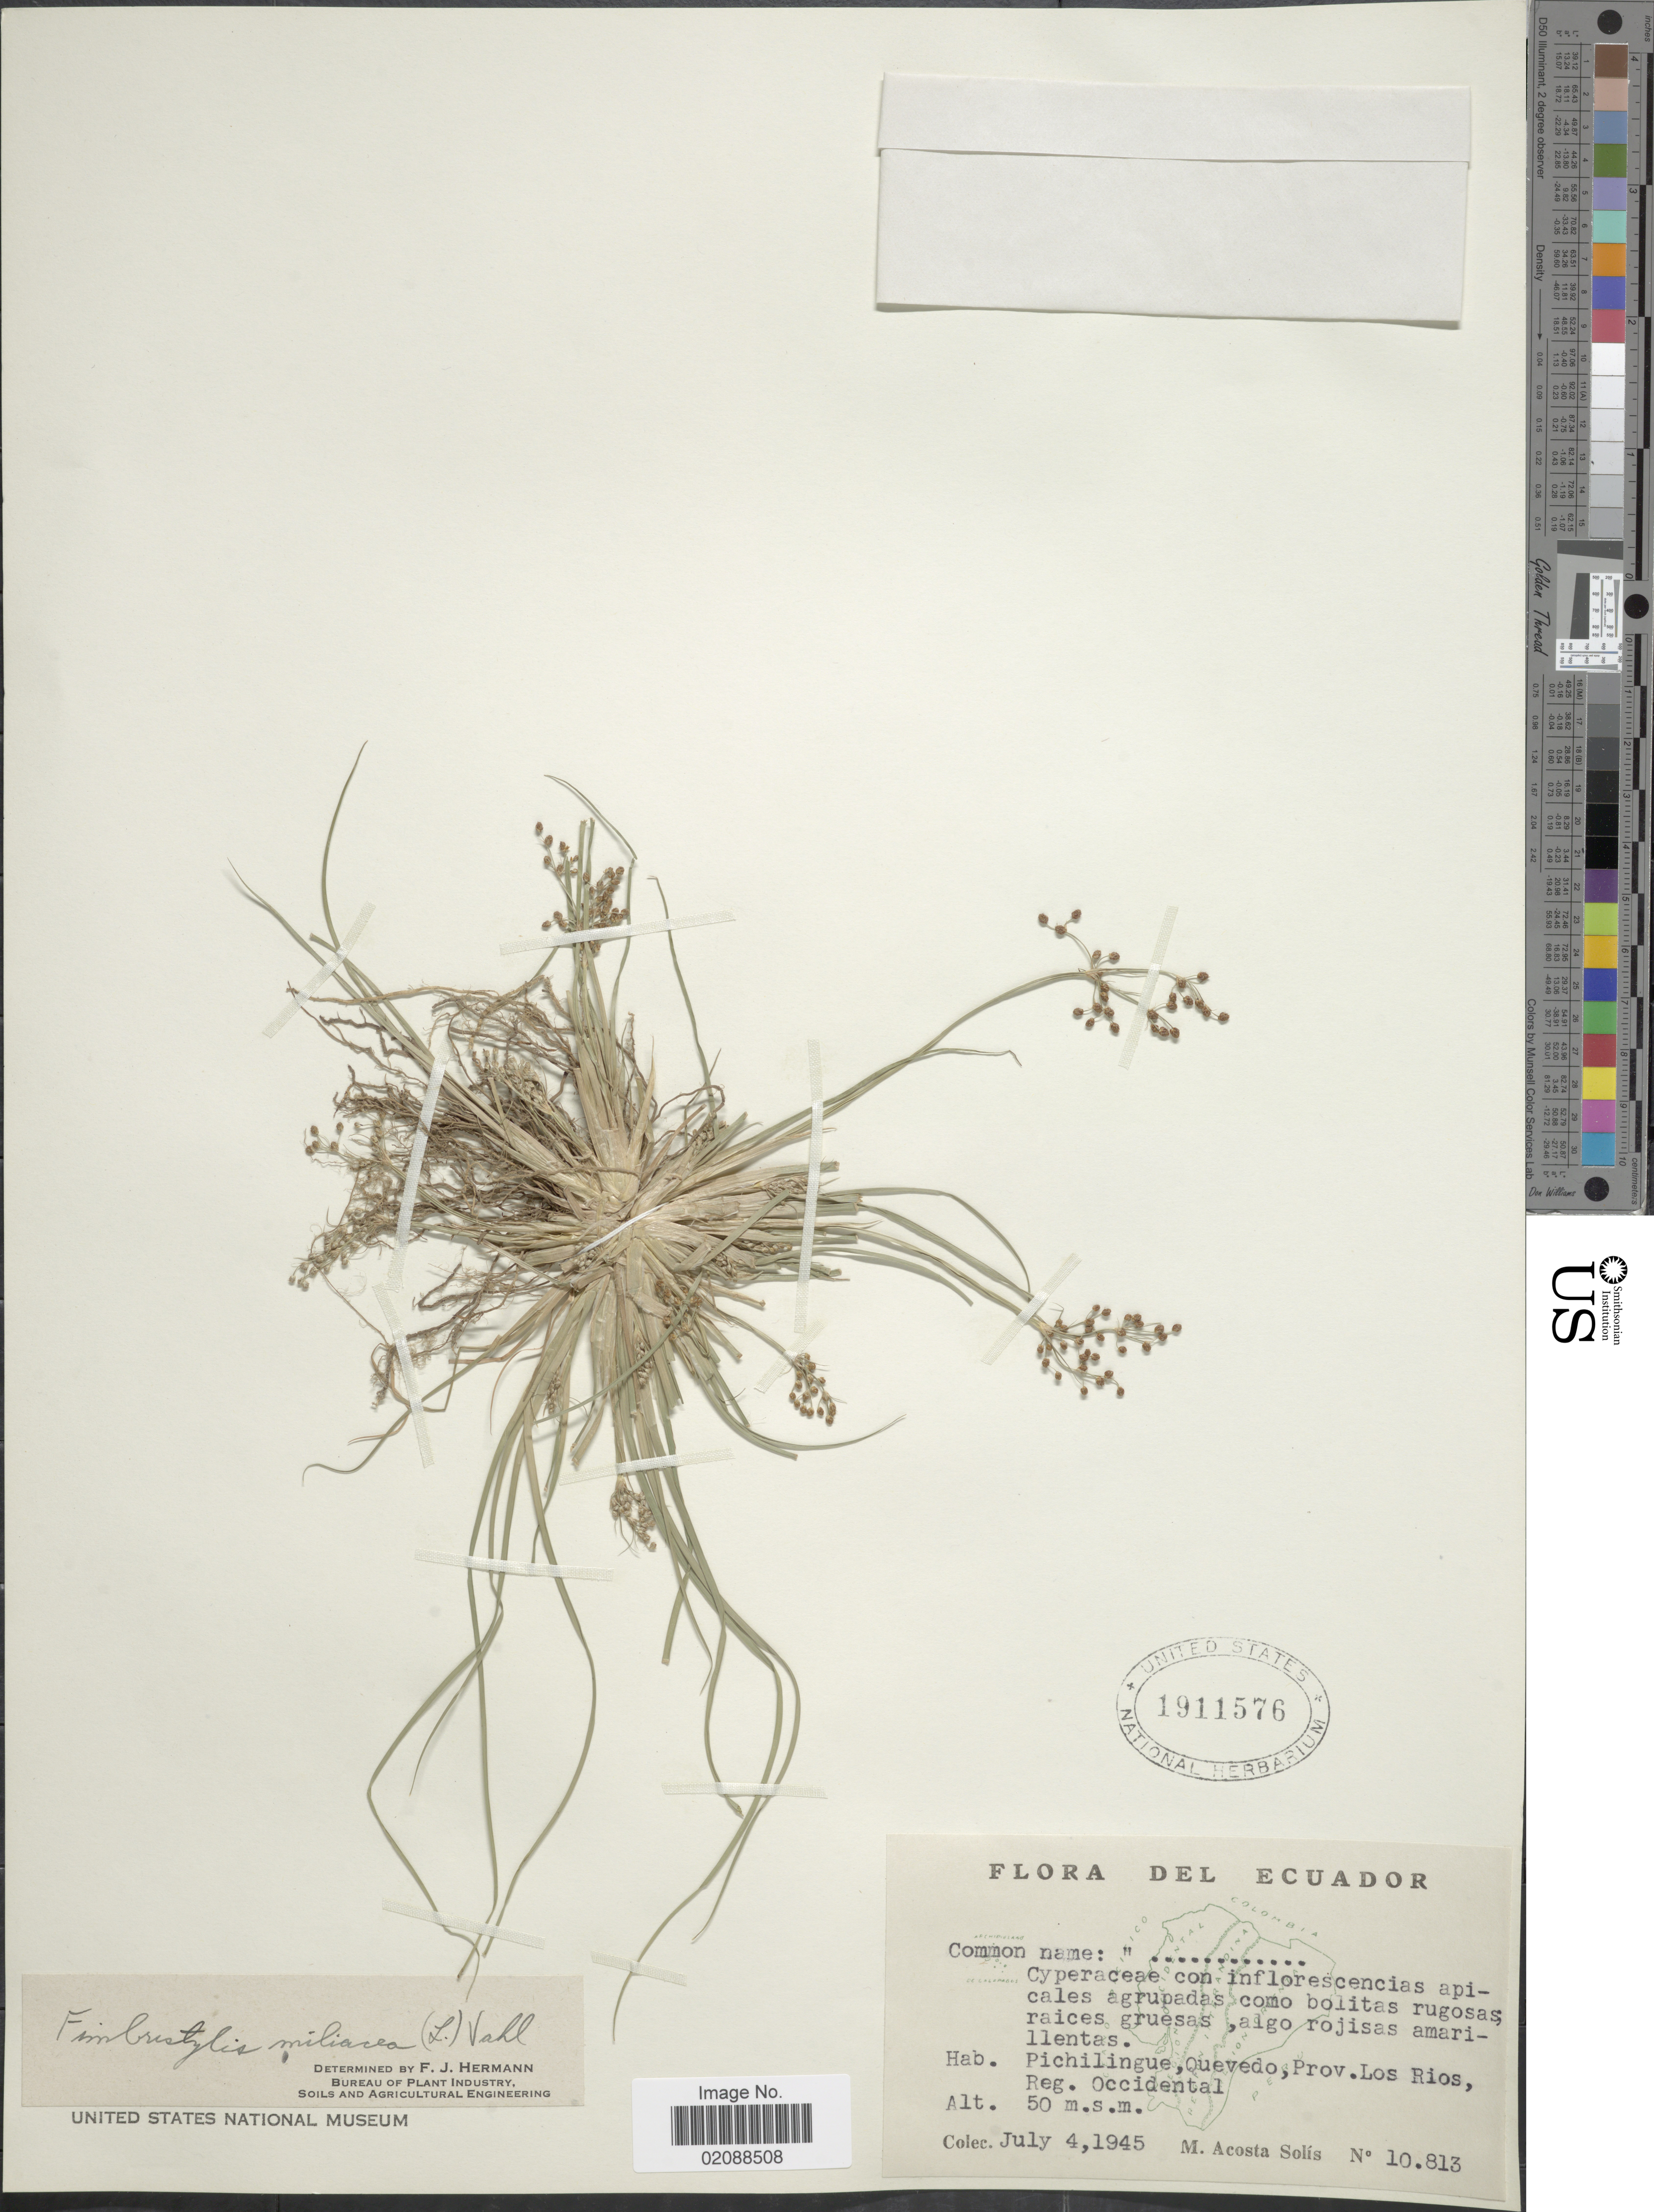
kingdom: Plantae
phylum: Tracheophyta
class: Liliopsida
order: Poales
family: Cyperaceae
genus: Fimbristylis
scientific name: Fimbristylis littoralis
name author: Gaudich.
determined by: Strong, M. T., (US), Smithsonian Institution - National Museum of Natural History (UNITED STATES)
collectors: M. Acosta Solis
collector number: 10813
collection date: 1945-07-04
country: Ecuador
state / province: Los Ríos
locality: Pichilingua, Quevedo, Prov. Los Rios, Reg. Occidental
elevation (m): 50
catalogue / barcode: US 1911576